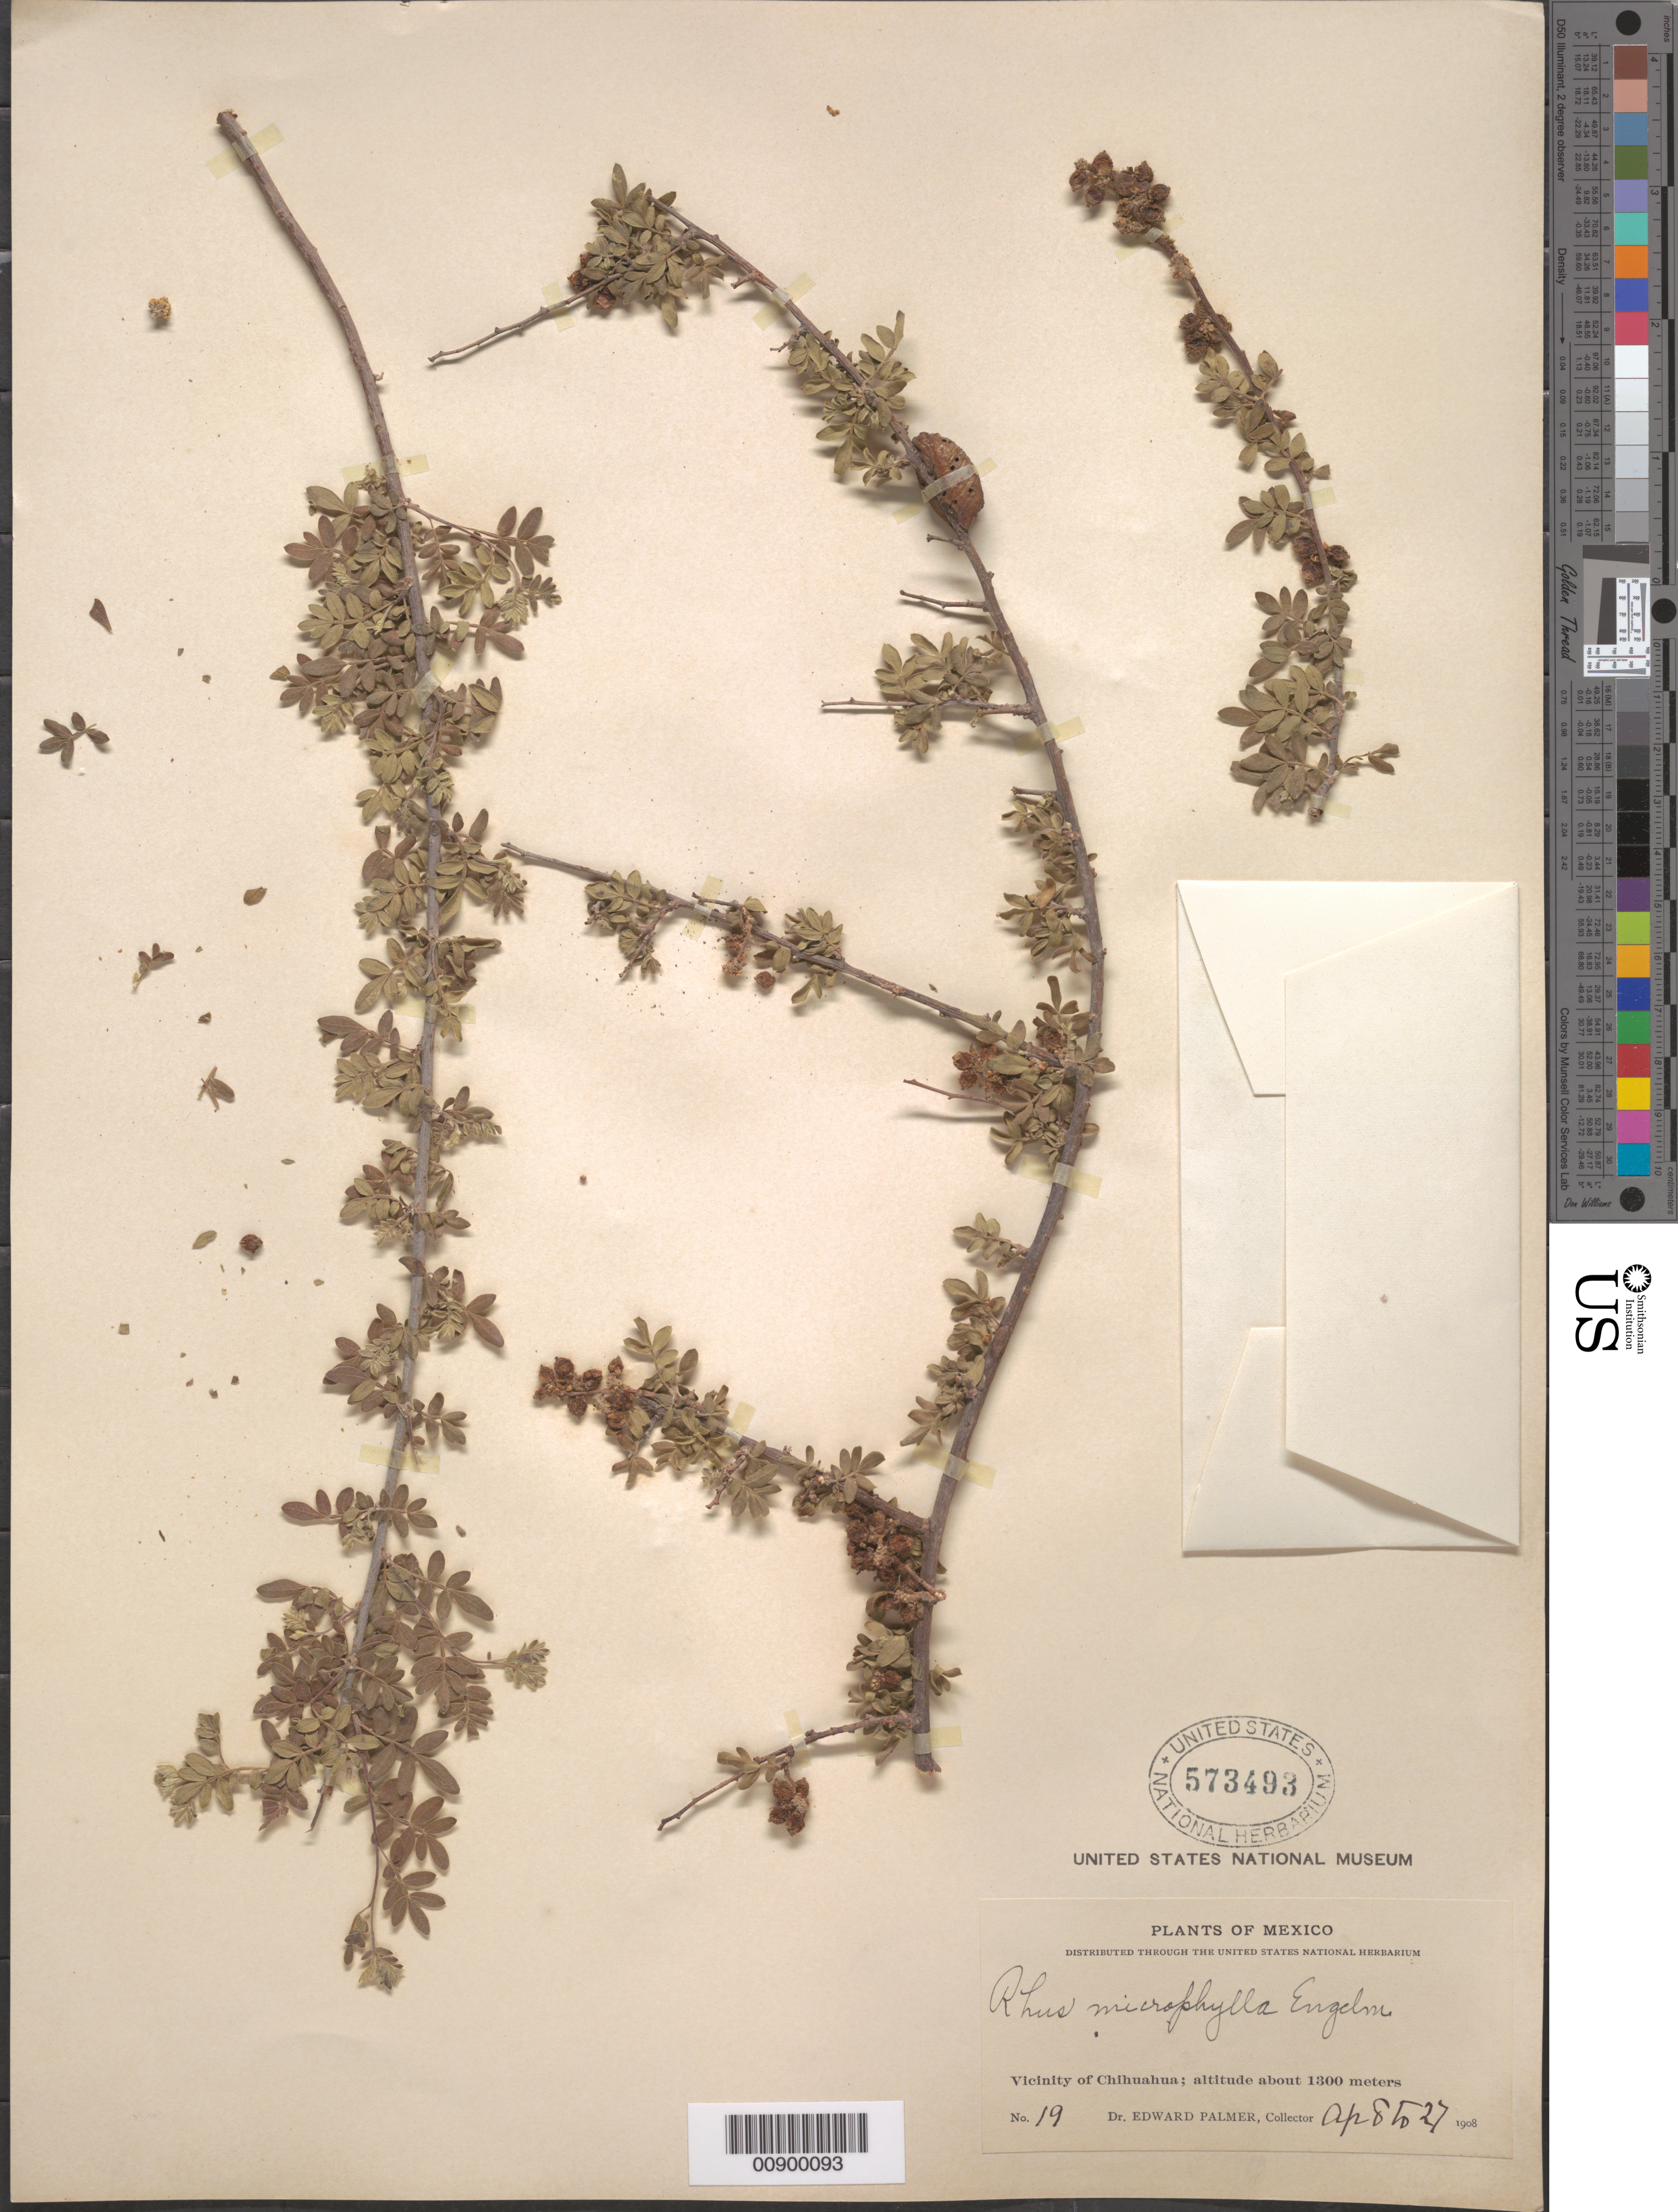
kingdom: Plantae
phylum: Tracheophyta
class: Magnoliopsida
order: Sapindales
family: Anacardiaceae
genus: Rhus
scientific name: Rhus microphylla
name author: Engelm.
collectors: E. Palmer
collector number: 19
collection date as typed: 08 Apr 1908 to 27 Apr 1908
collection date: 1908-04-08/1908-04-27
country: Mexico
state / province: Chihuahua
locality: Vicinity of Chihuahua.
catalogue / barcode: US 573493